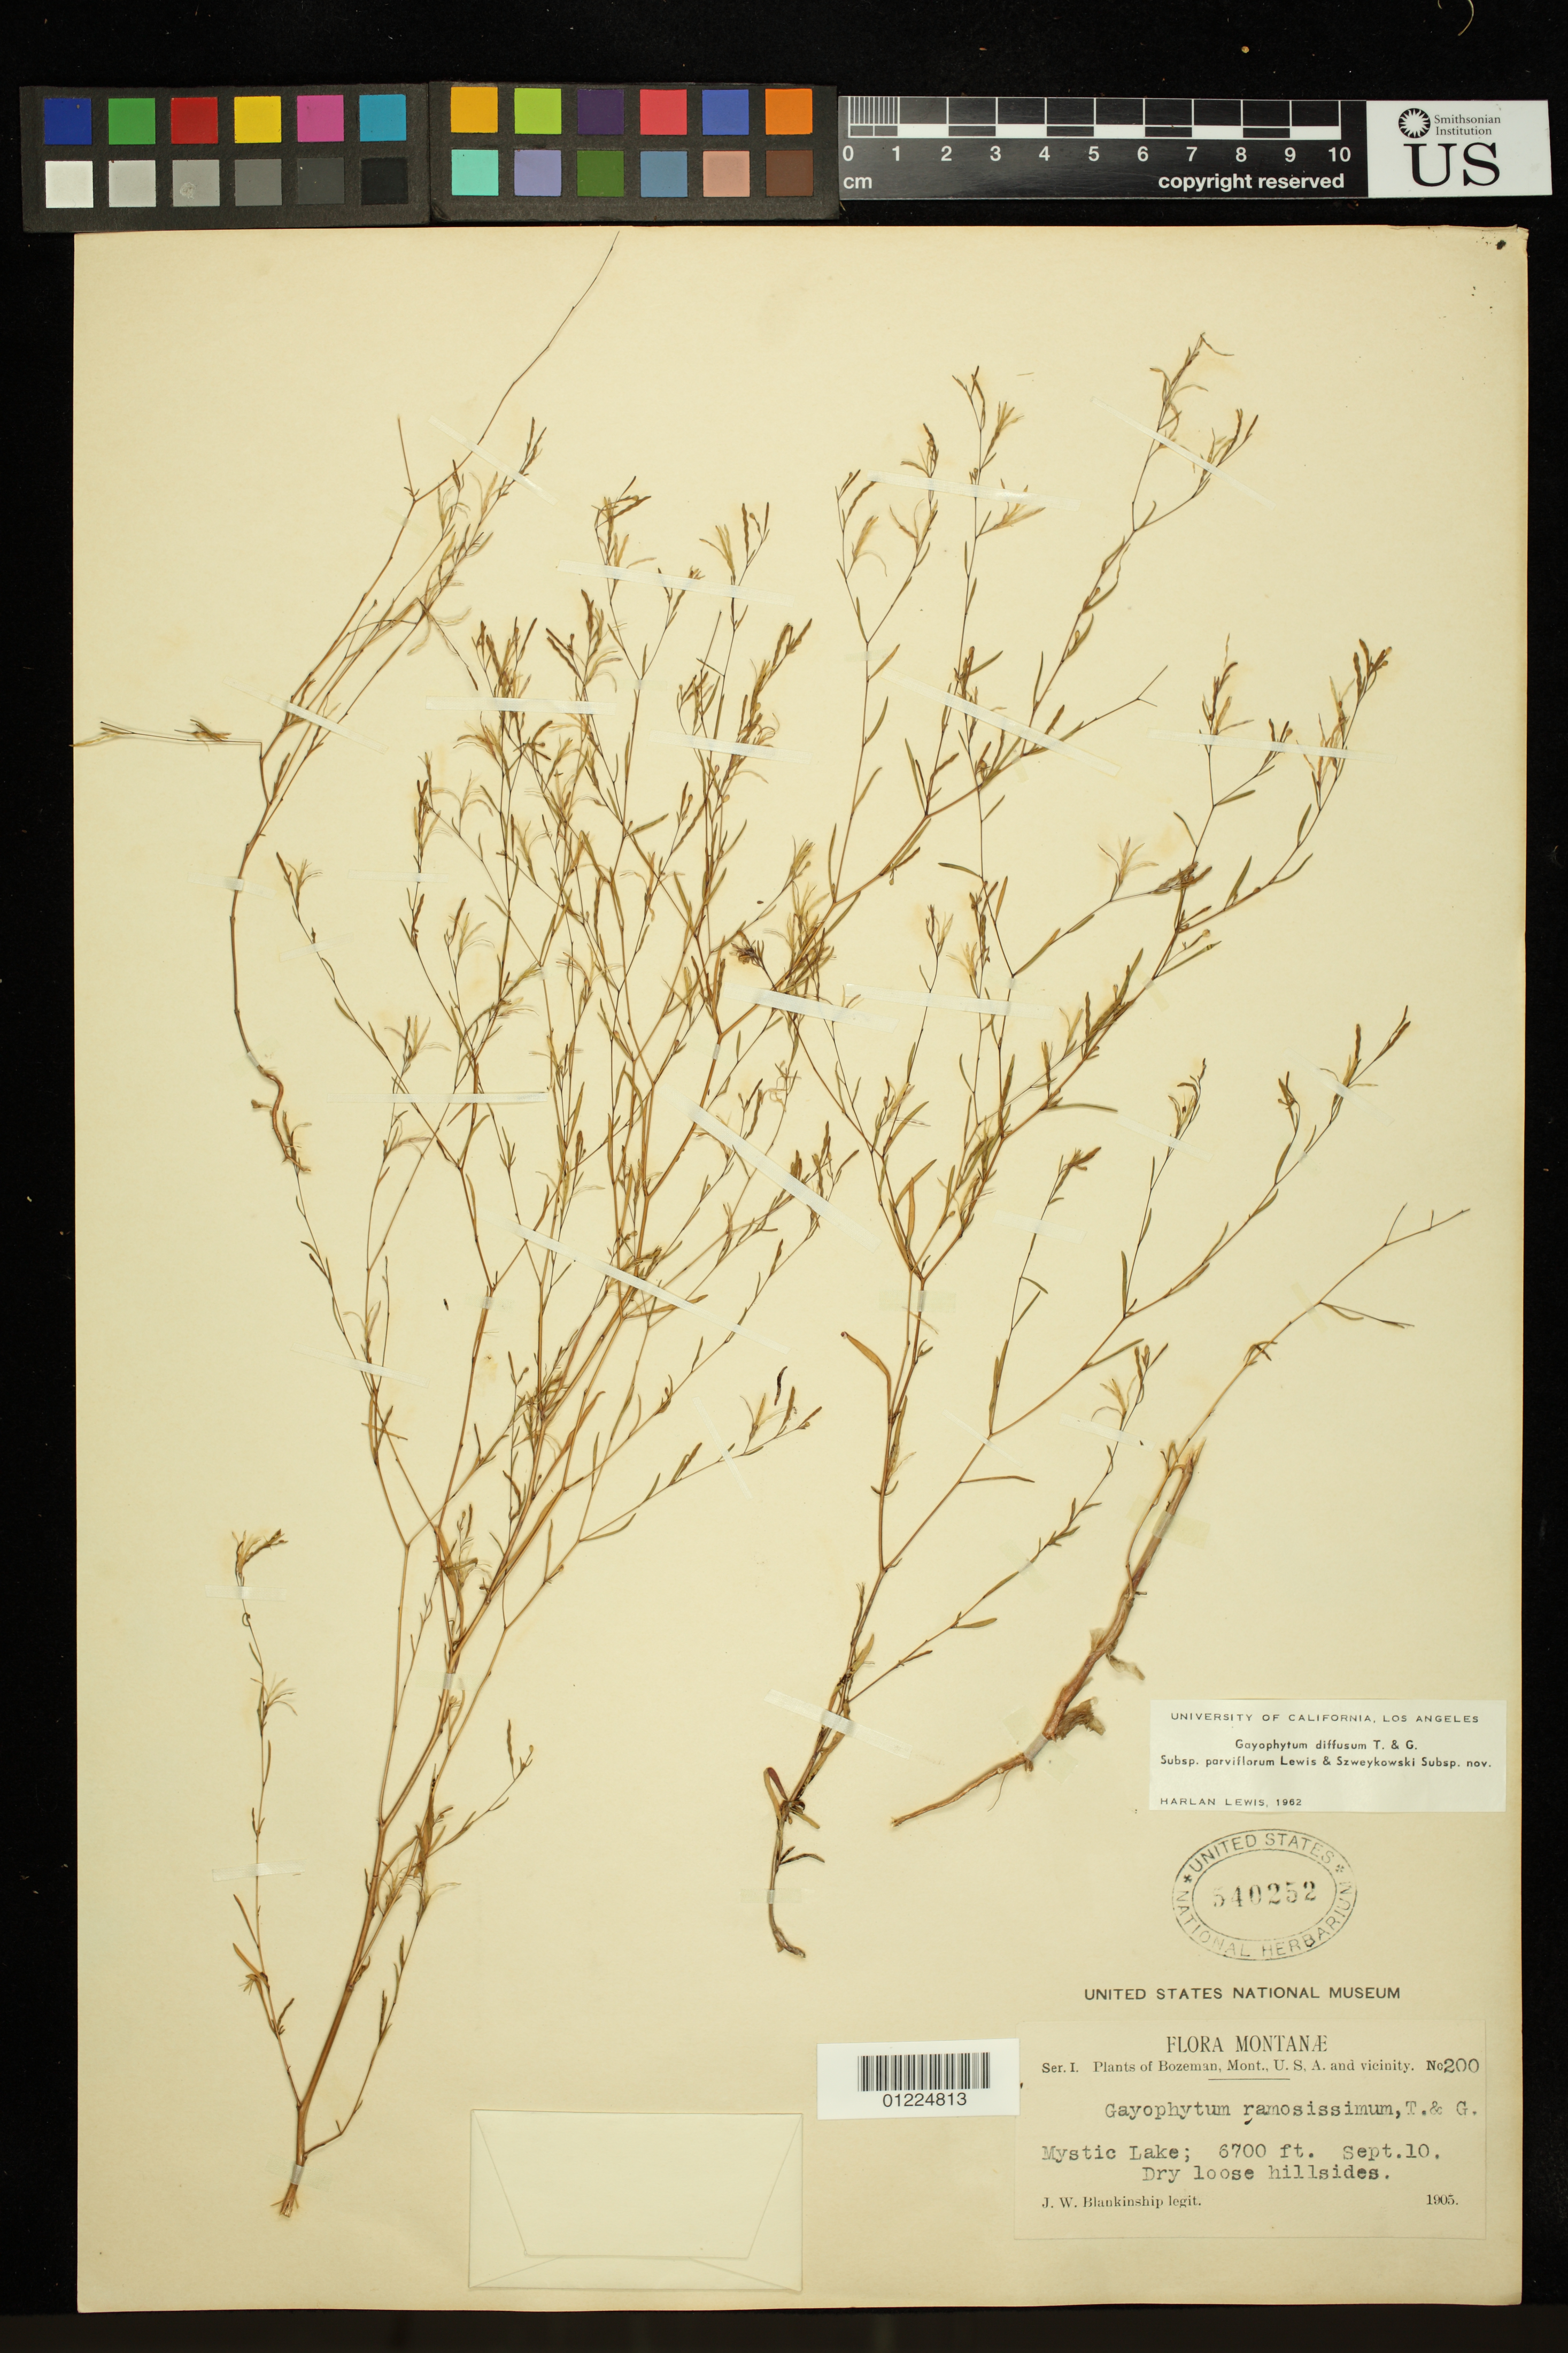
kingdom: Plantae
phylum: Tracheophyta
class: Magnoliopsida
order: Myrtales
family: Onagraceae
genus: Gayophytum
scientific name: Gayophytum diffusum subsp. parviflorum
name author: F. H. Lewis & Szweyk.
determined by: Lewis, H.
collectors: J. W. Blankinship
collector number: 200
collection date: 1905-09-10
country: United States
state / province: Montana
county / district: Gallatin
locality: Bozeman and vicinity, Mystic Lake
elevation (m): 2042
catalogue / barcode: US 540252